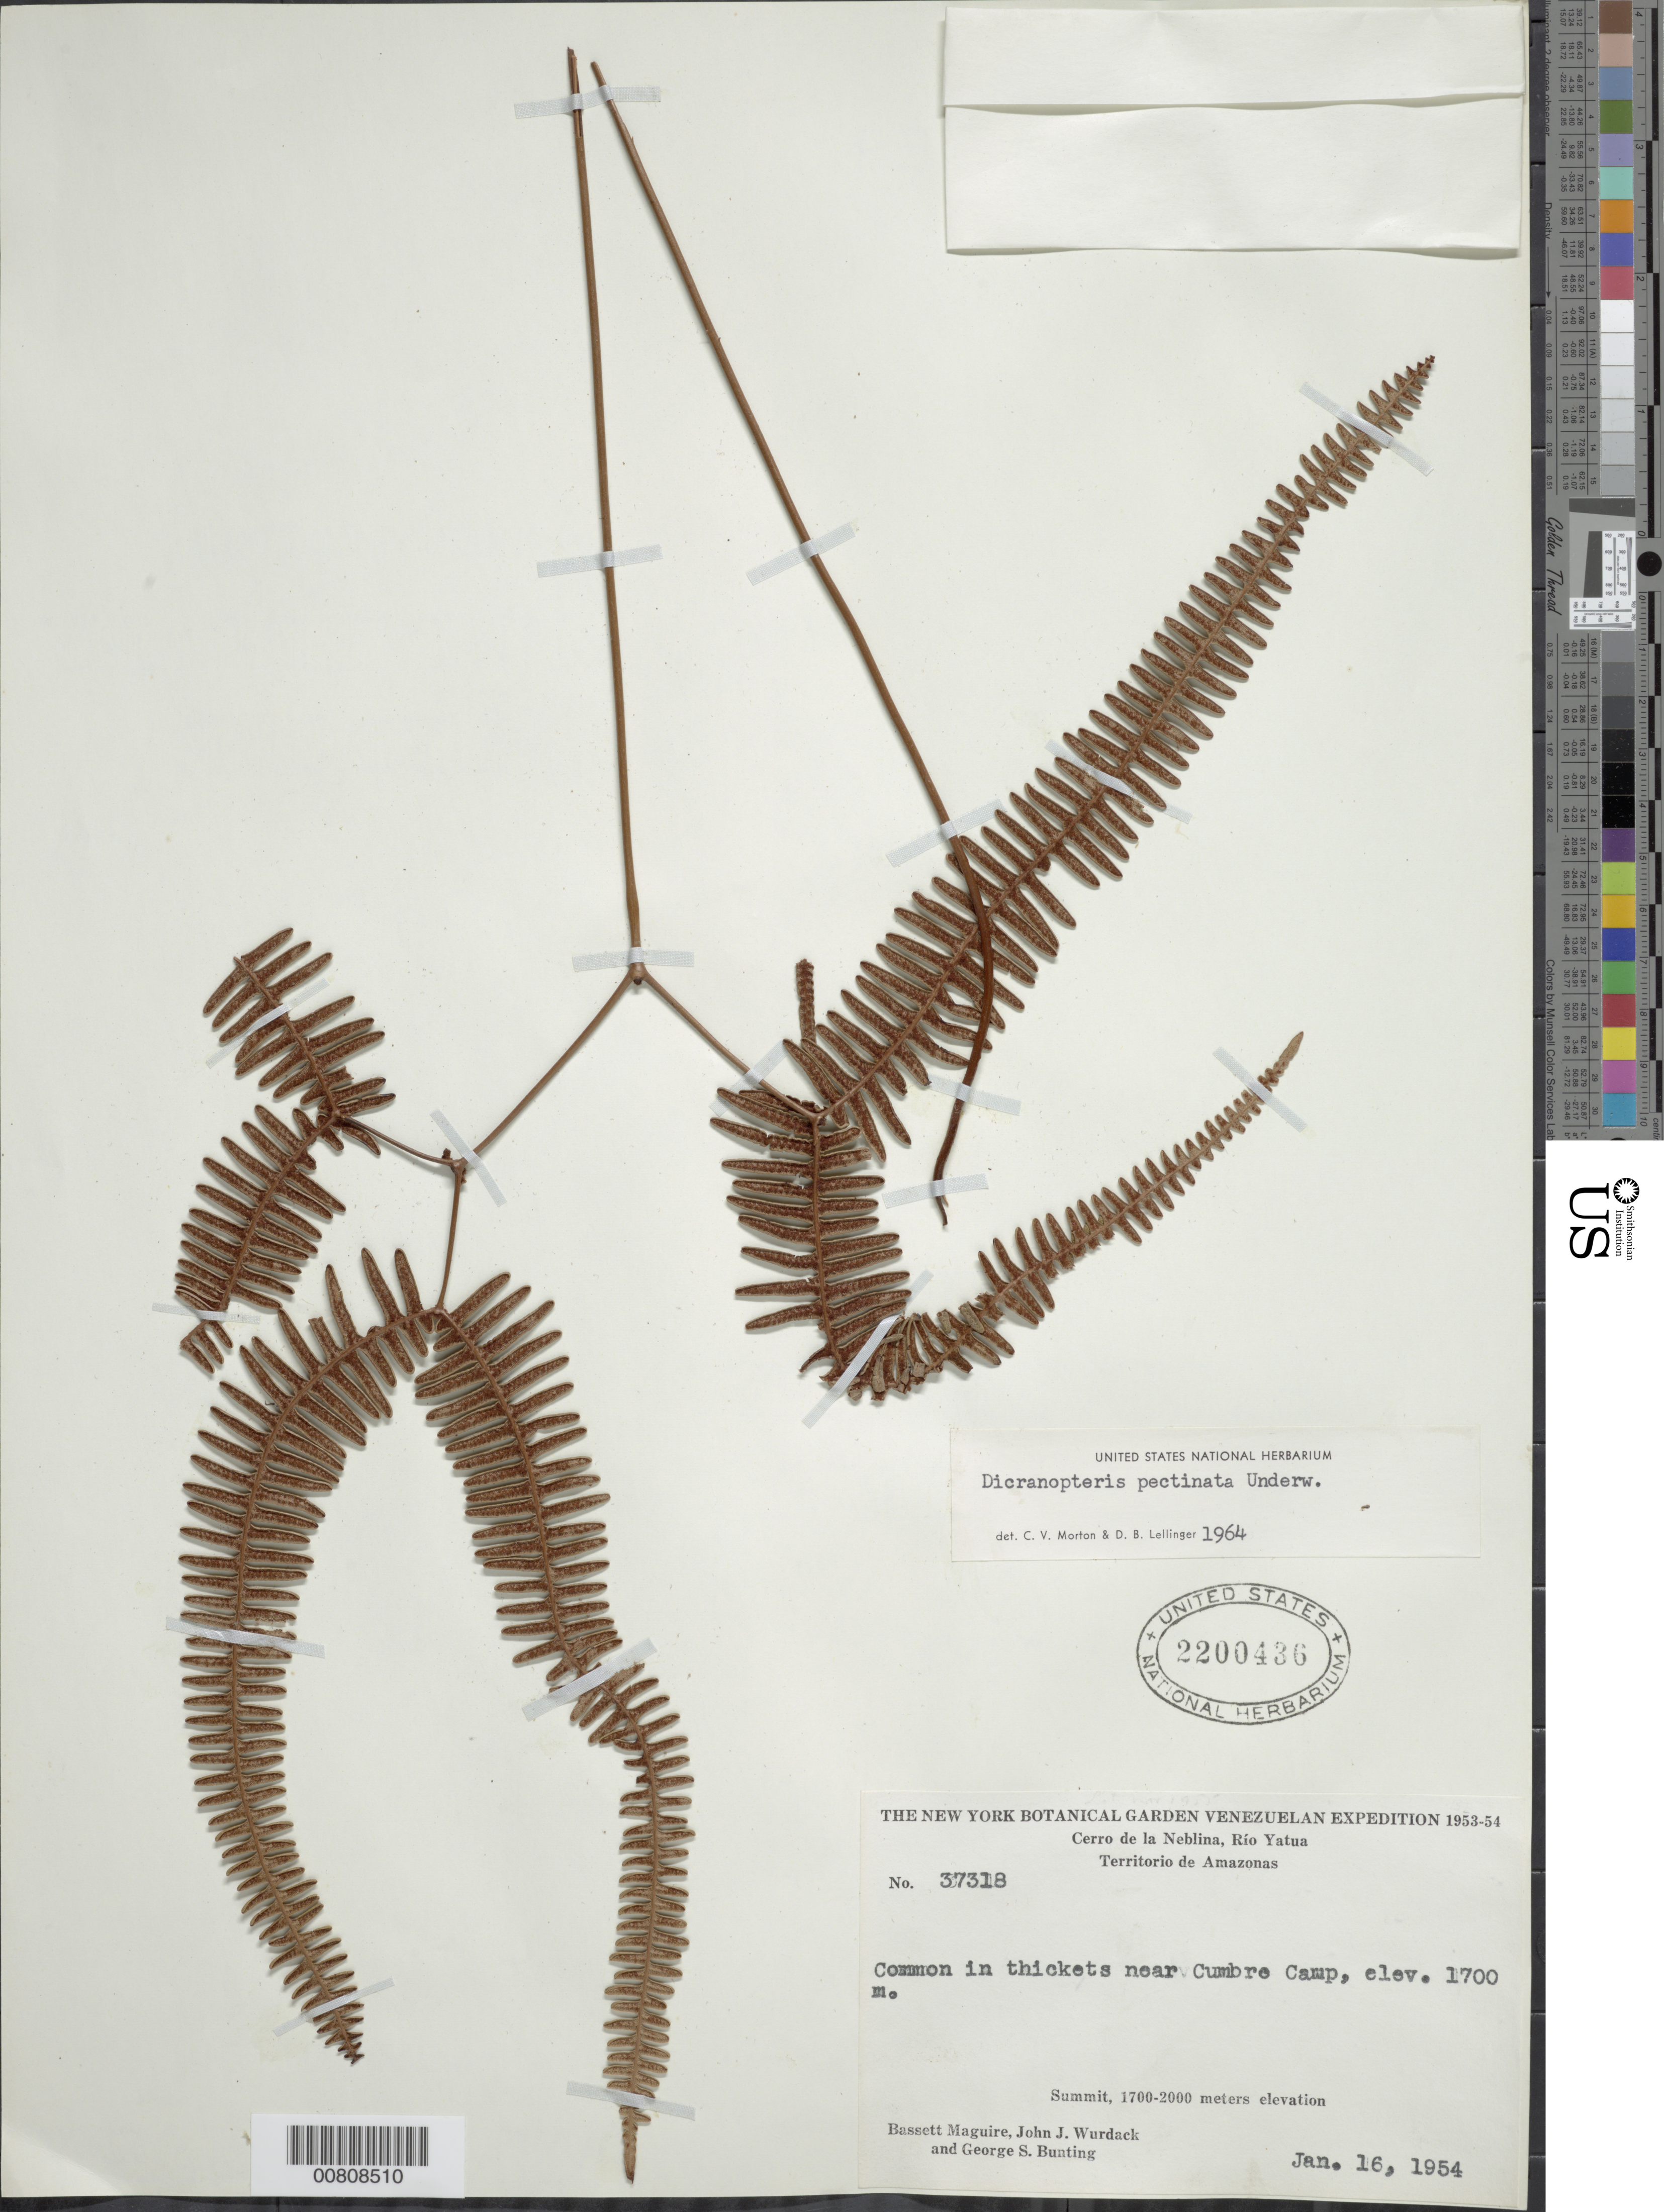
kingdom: Plantae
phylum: Tracheophyta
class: Polypodiopsida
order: Gleicheniales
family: Gleicheniaceae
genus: Gleichenella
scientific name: Gleichenella pectinata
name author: (Willd.) Ching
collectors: B. Maguire, J. J. Wurdack & G. S. Bunting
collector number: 37318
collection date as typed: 16-Jan-54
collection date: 1954-01-16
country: Venezuela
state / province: Amazonas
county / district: Río Negro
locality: Cerro de la Neblina, Río Yatua, near Cumbre Camp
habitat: Thickets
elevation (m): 1700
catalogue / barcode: US 2200436